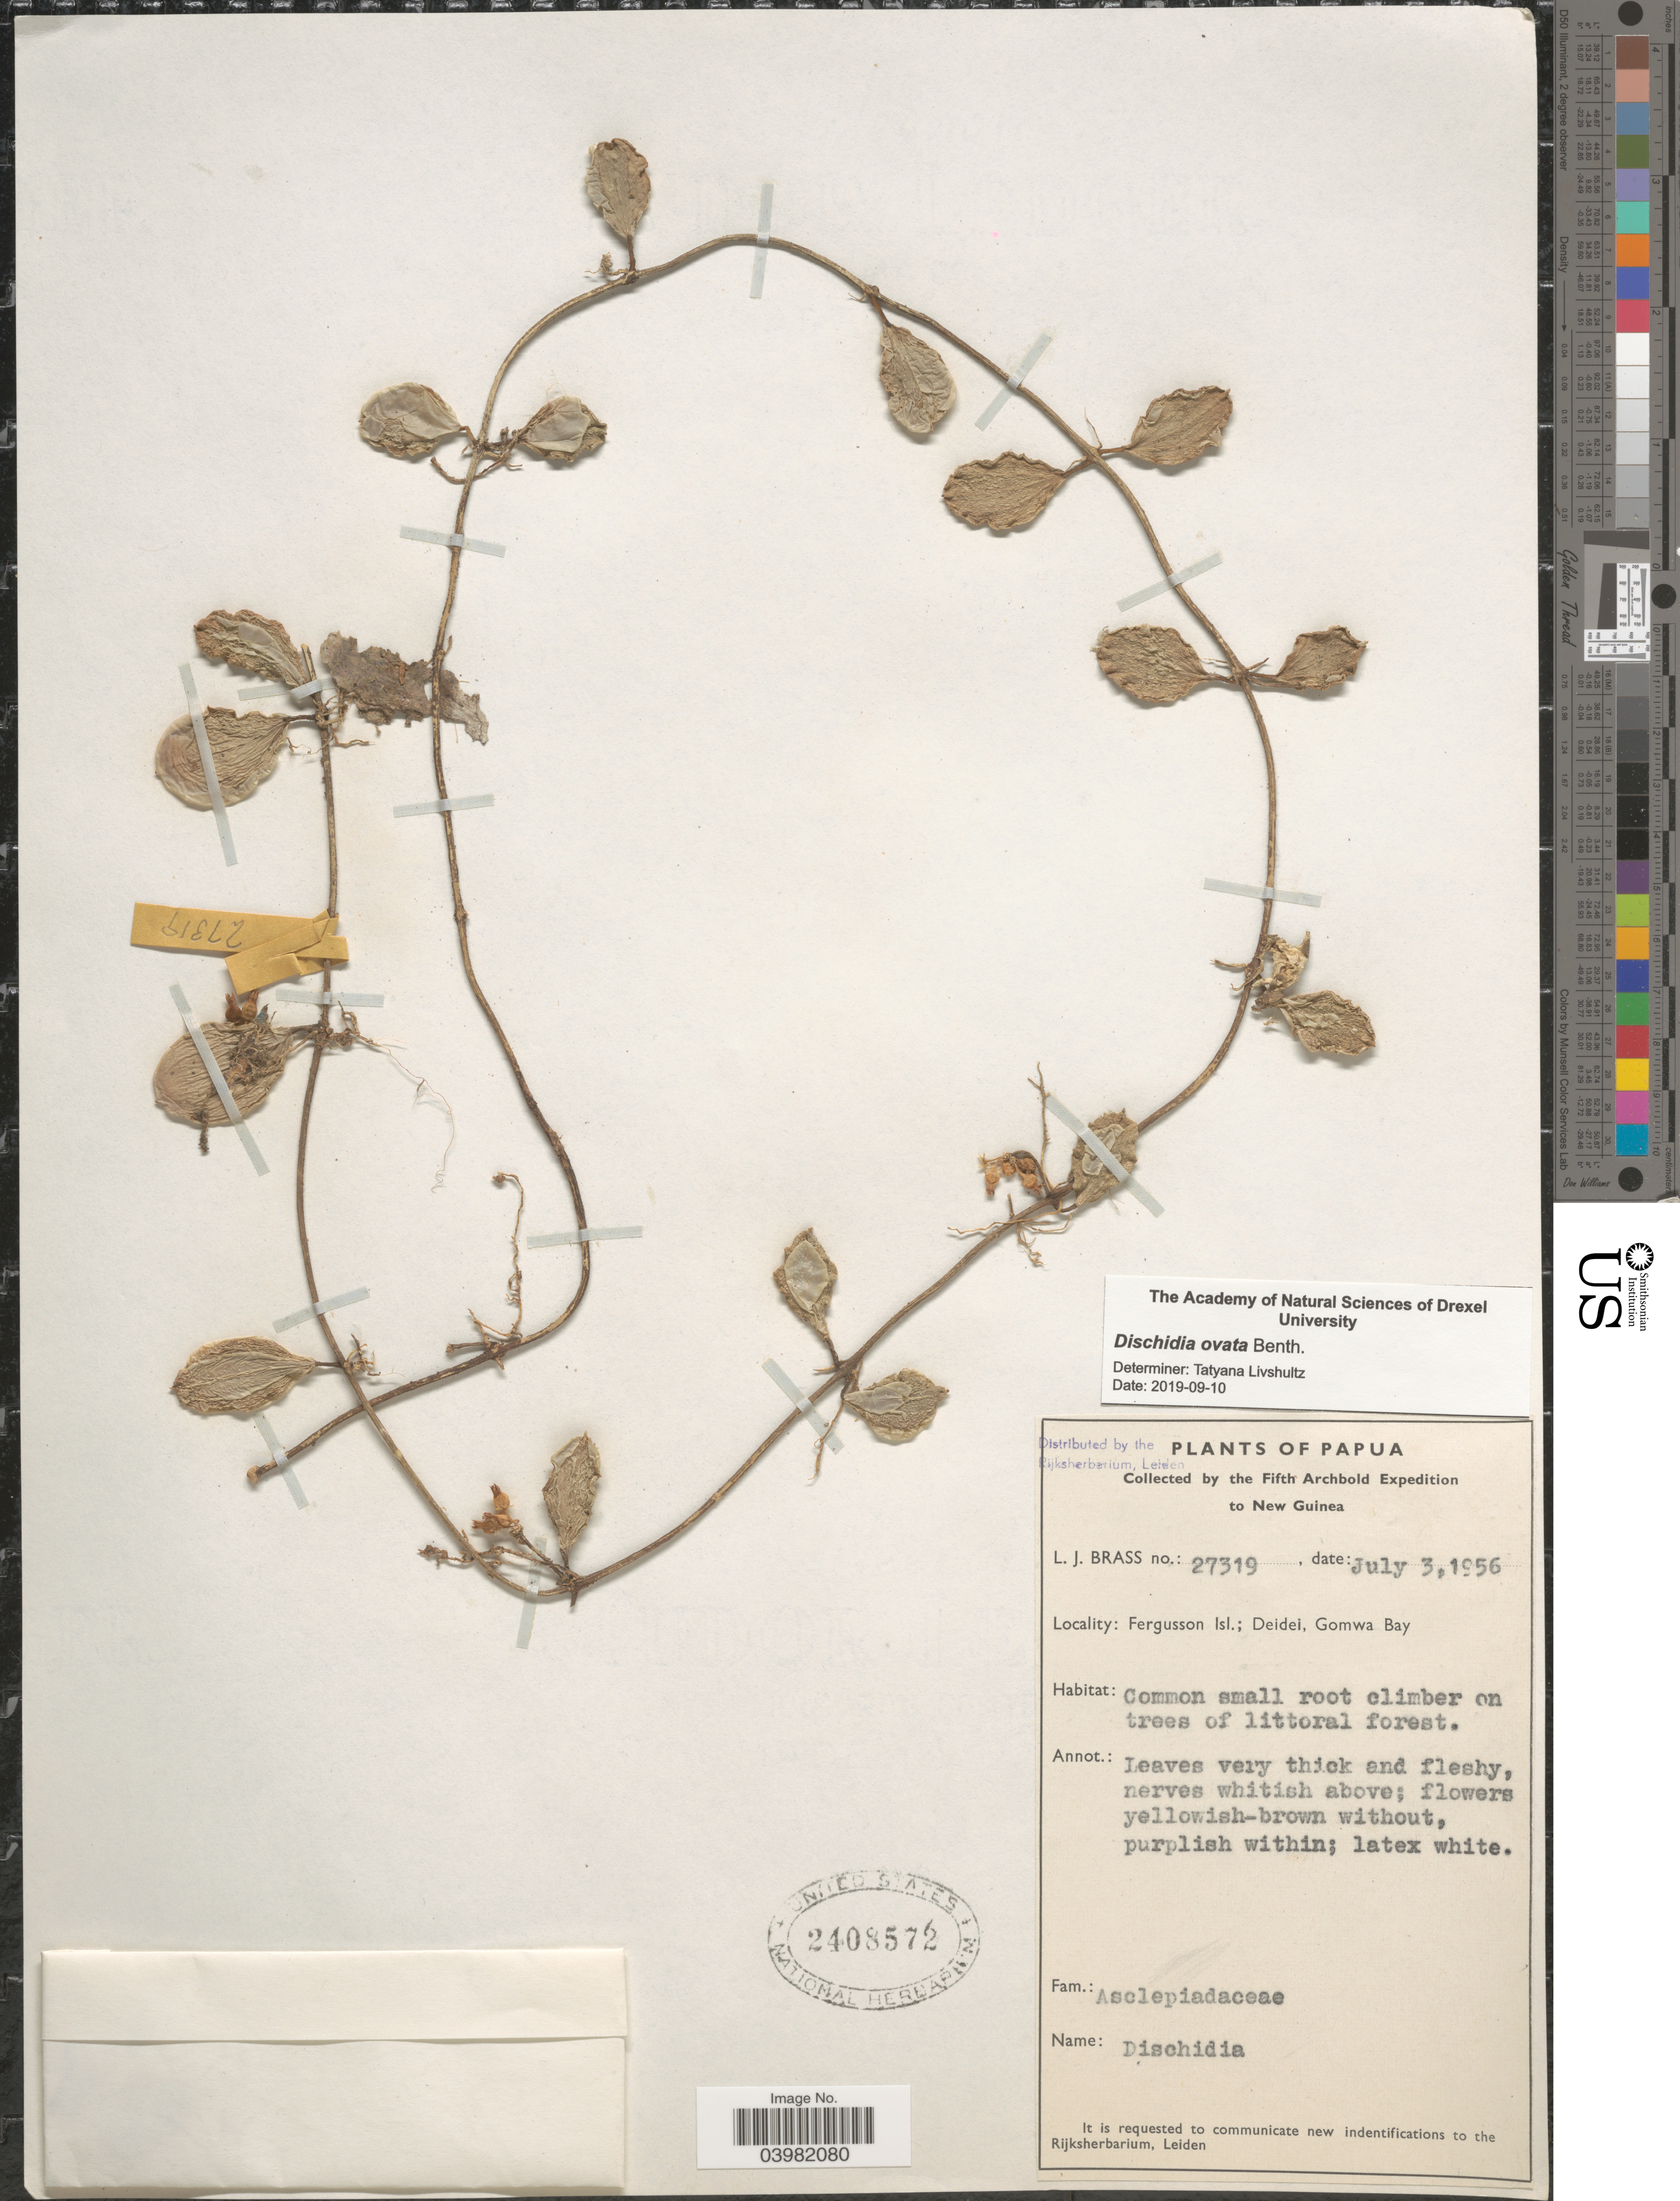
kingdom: Plantae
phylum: Tracheophyta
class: Magnoliopsida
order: Gentianales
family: Apocynaceae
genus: Dischidia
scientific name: Dischidia ovata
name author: Benth.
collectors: L. J. Brass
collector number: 27319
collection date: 1956-07-03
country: Papua New Guinea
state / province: Milne Bay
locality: Papua. New Guinea. Fergusson Isl.; Deidei, Gomwa Bay.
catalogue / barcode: US 2408572